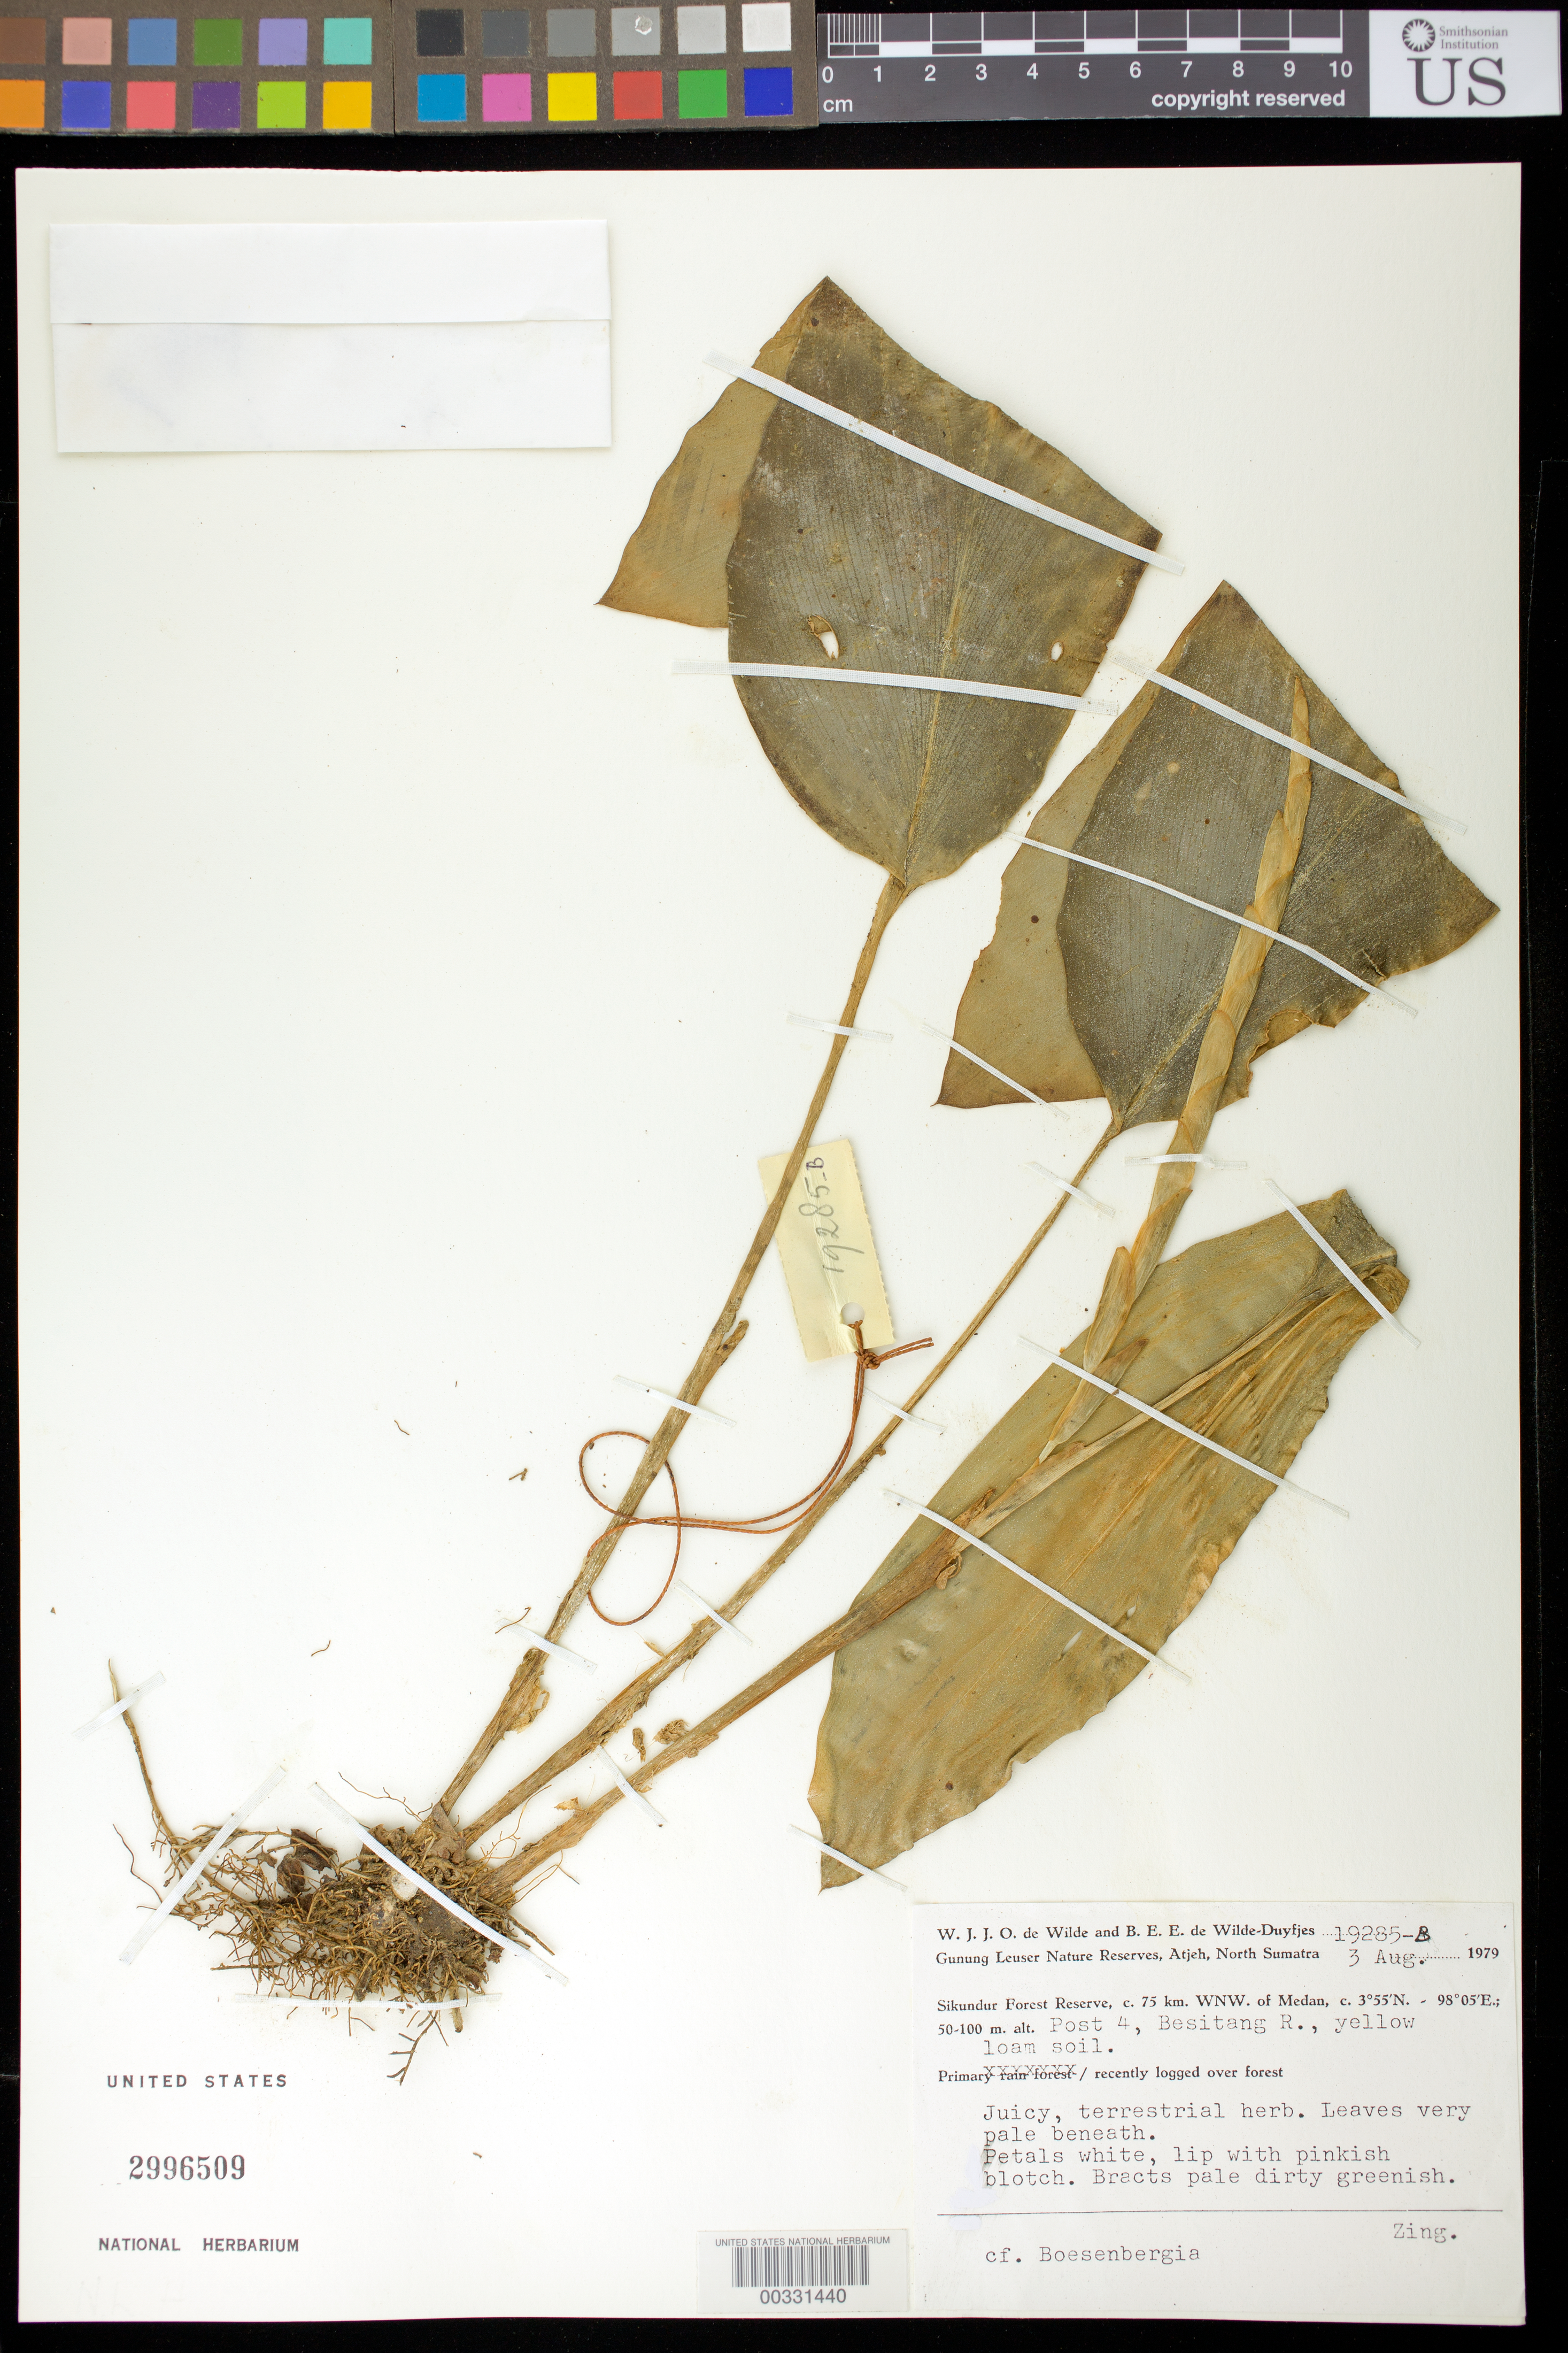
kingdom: Plantae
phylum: Tracheophyta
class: Liliopsida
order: Zingiberales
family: Zingiberaceae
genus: Boesenbergia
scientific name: Boesenbergia sp.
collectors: W. J. de Wilde & B. E. de Wilde-Duyfjes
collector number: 19285-b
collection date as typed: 03 Aug 1979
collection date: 1979-08-03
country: Indonesia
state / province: Sumatra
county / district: Sumatera Utara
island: Sumatra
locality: Gunung leuser nature reserves, atjeh, sikundur forest reserve, c 75 km wnw of medan, post 4, besitang r.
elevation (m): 50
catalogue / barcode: US 2996509